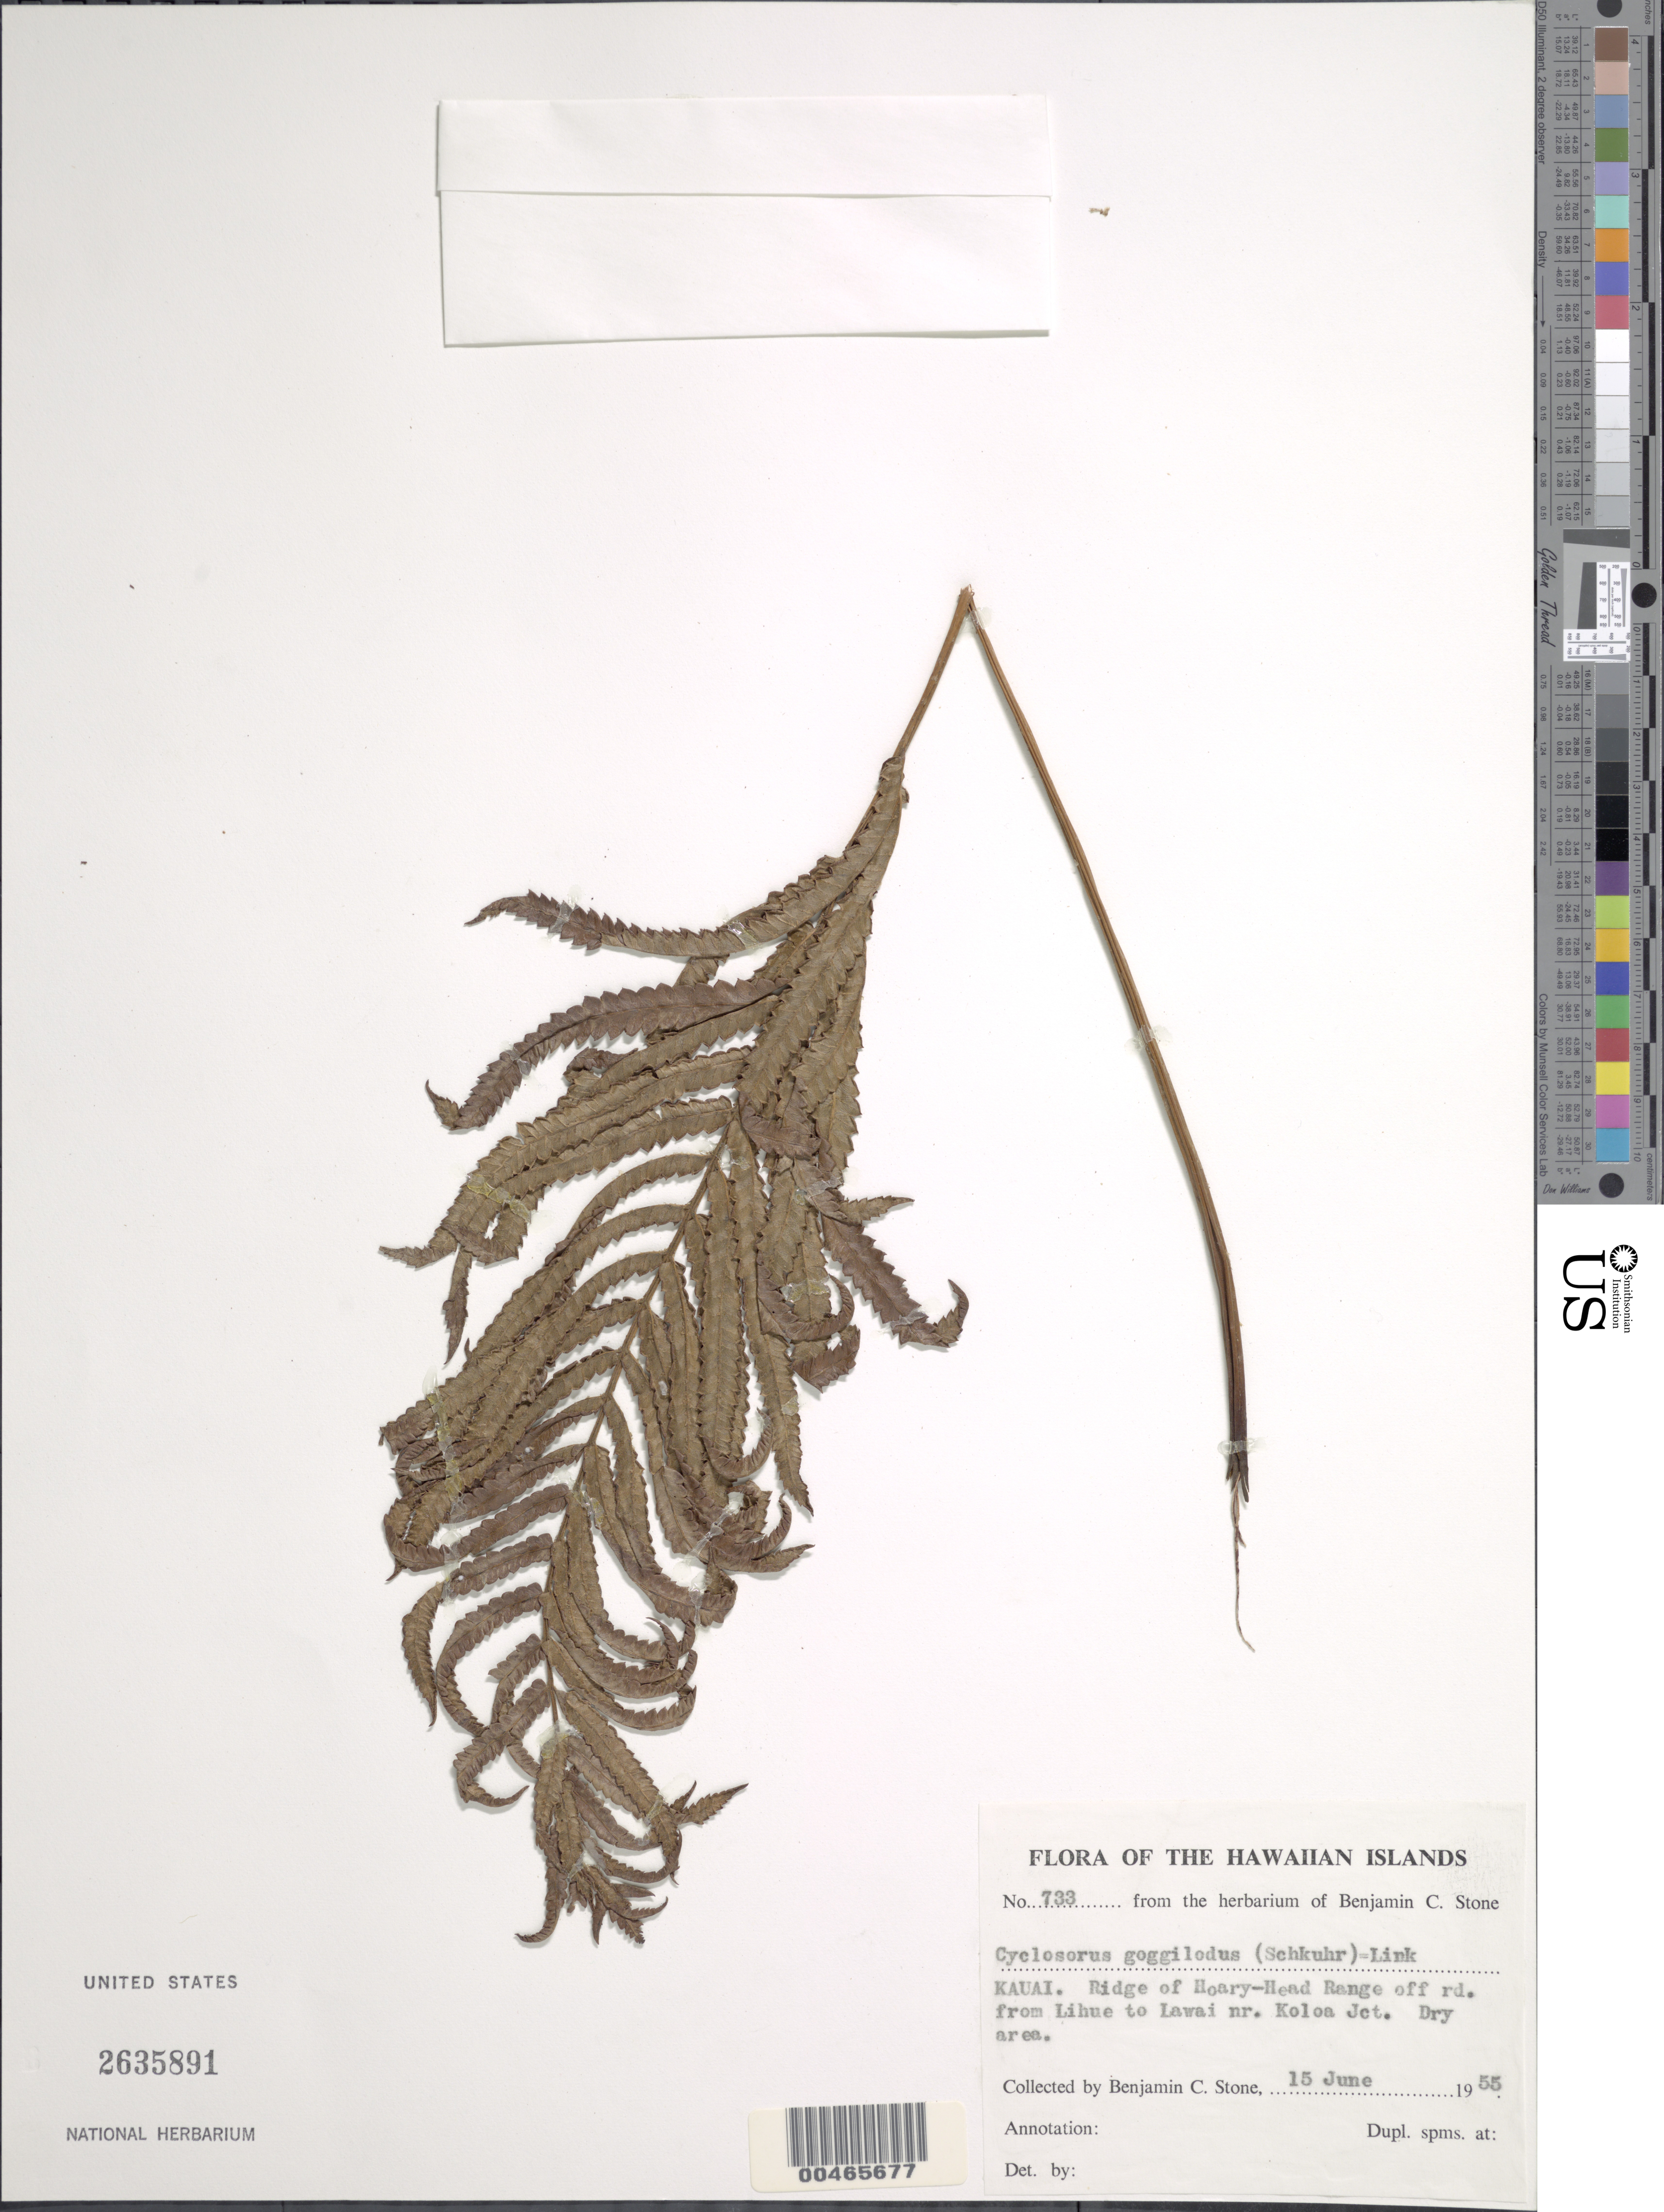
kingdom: Plantae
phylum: Tracheophyta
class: Polypodiopsida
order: Polypodiales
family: Thelypteridaceae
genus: Cyclosorus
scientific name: Cyclosorus interruptus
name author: (Willd.) H. Itô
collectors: B. C. Stone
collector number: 733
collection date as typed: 15 Jun 1955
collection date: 1955-06-15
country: United States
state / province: Hawaii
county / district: Kauai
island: Kaua'i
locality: Ridge of Hoary-Head Range off rd. from Lihue to Lawai nr. Koloa Jct.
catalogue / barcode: US 2635891